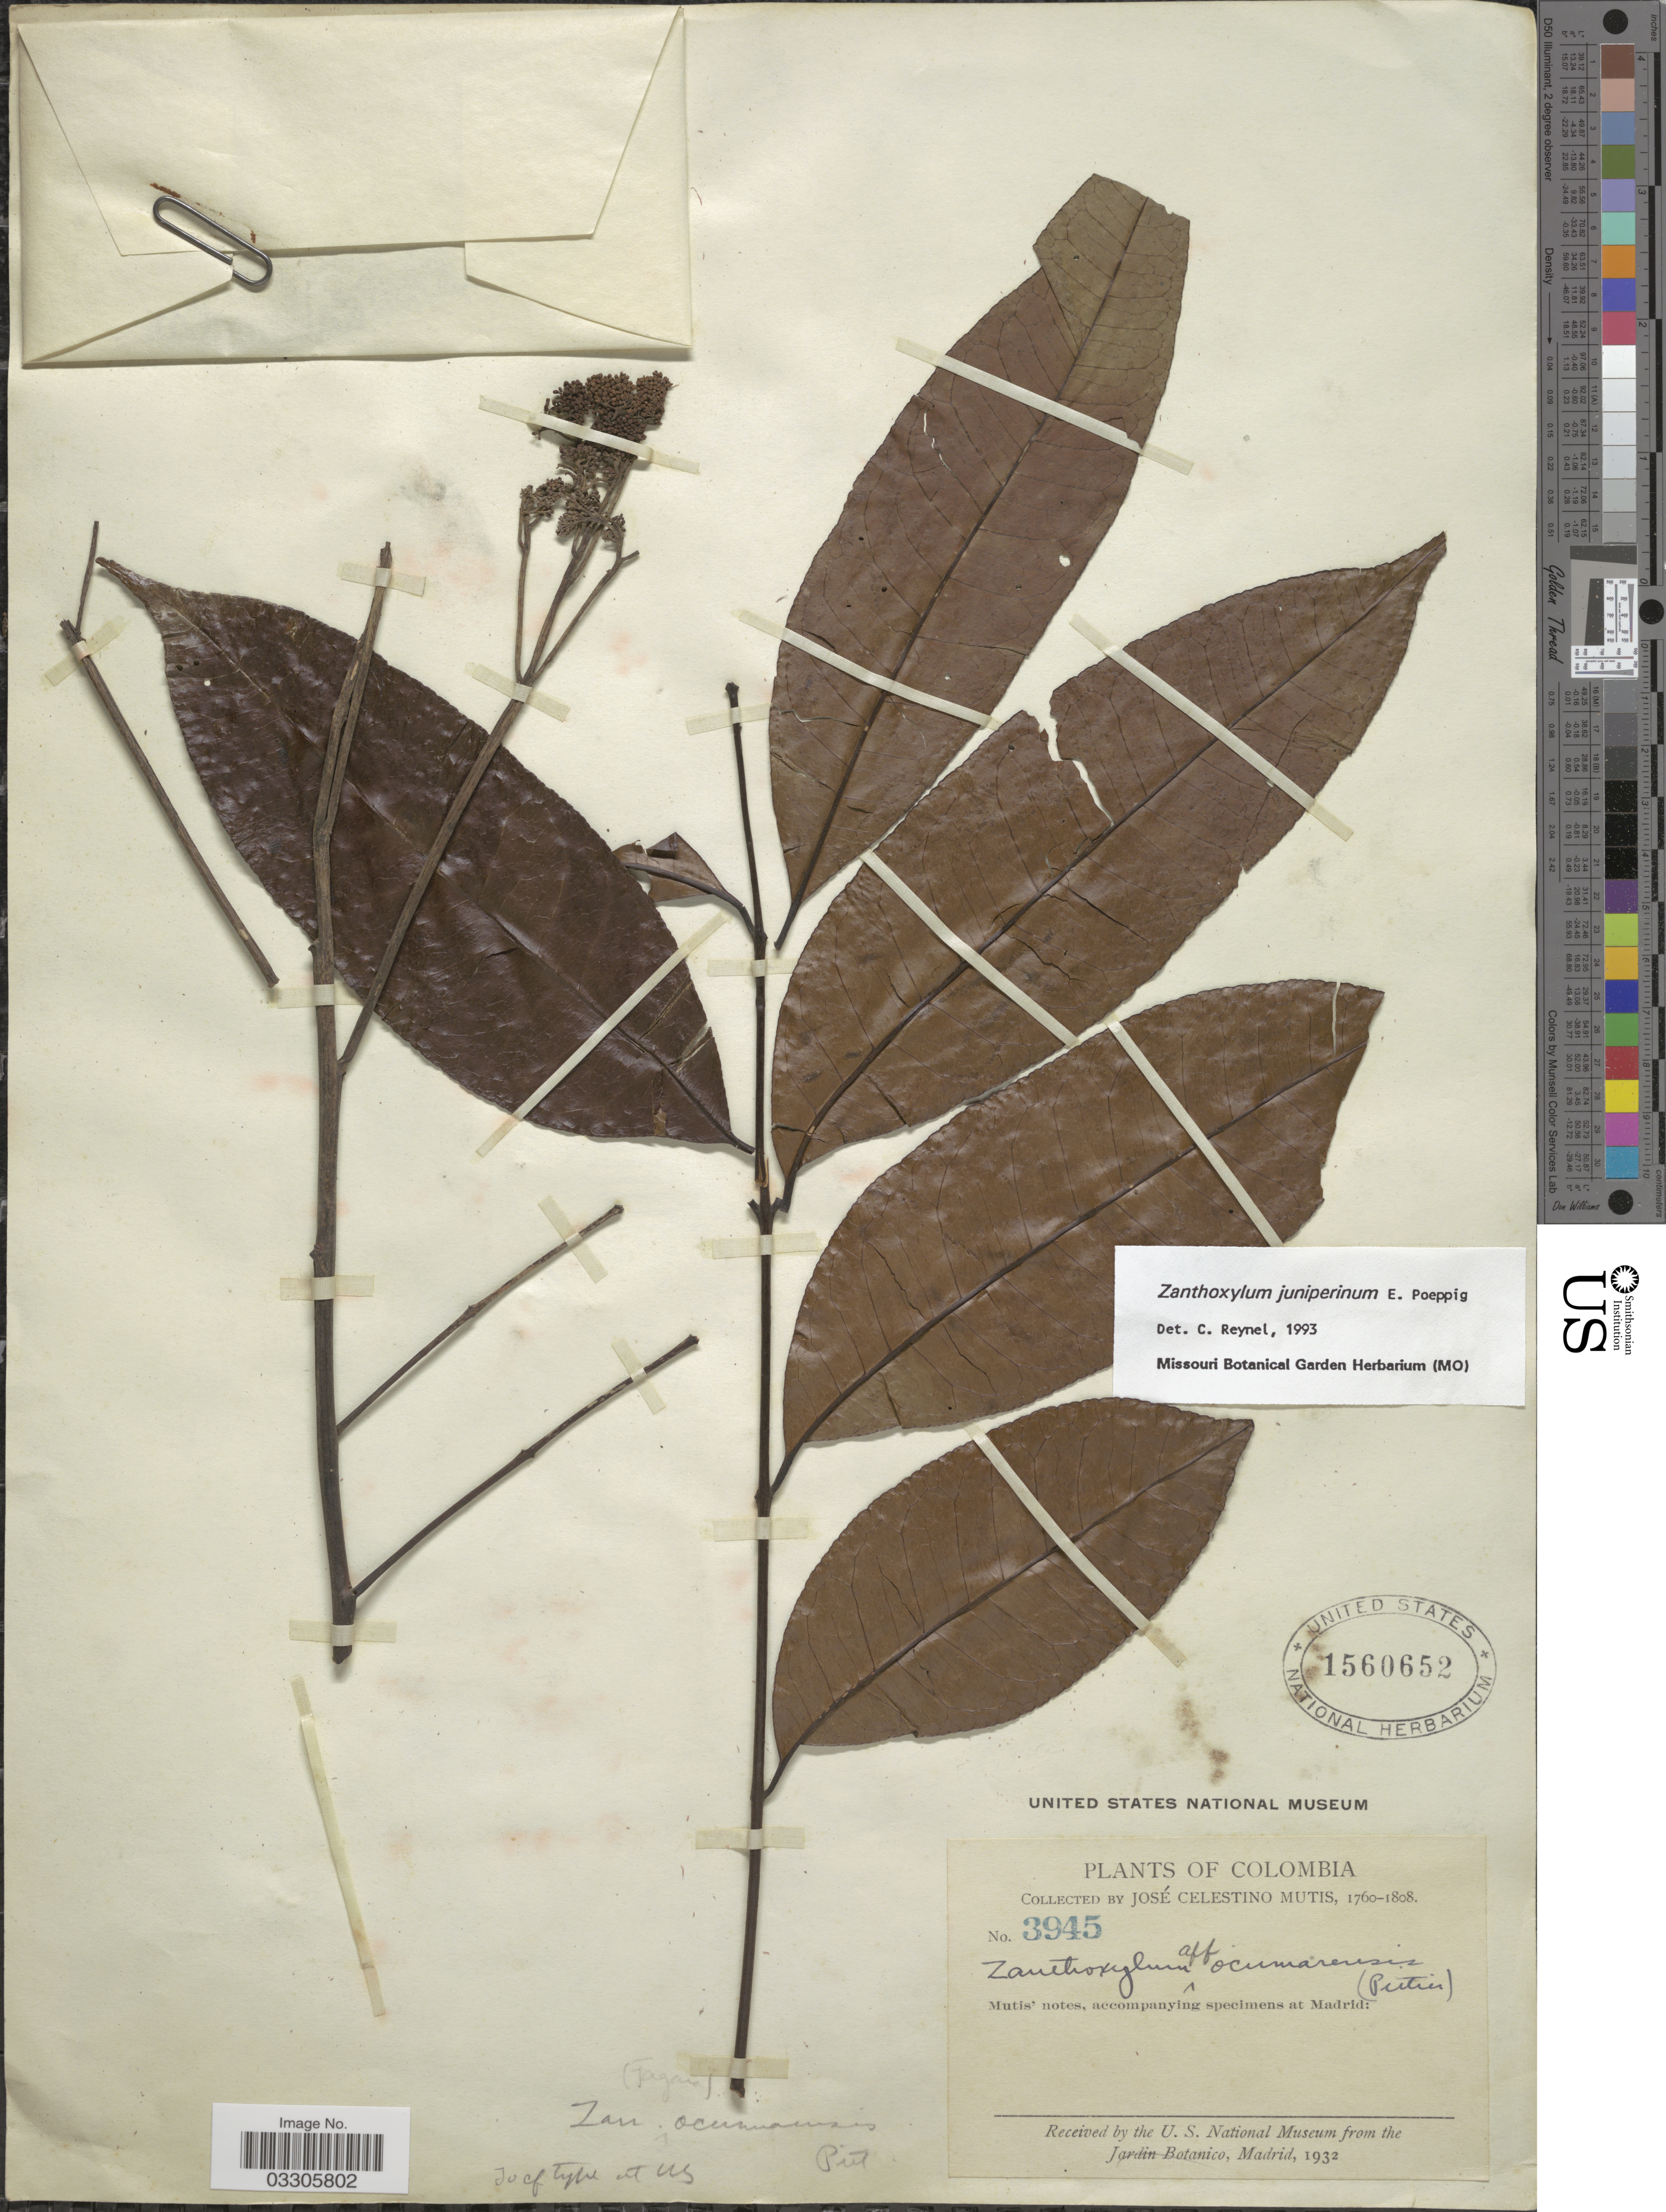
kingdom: Plantae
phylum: Tracheophyta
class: Magnoliopsida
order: Sapindales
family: Rutaceae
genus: Zanthoxylum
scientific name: Zanthoxylum ocumarense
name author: (Pittier) Steyerm.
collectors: J. C. B. Mutis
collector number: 3945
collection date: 1760/1808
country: Colombia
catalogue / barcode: US 1560652